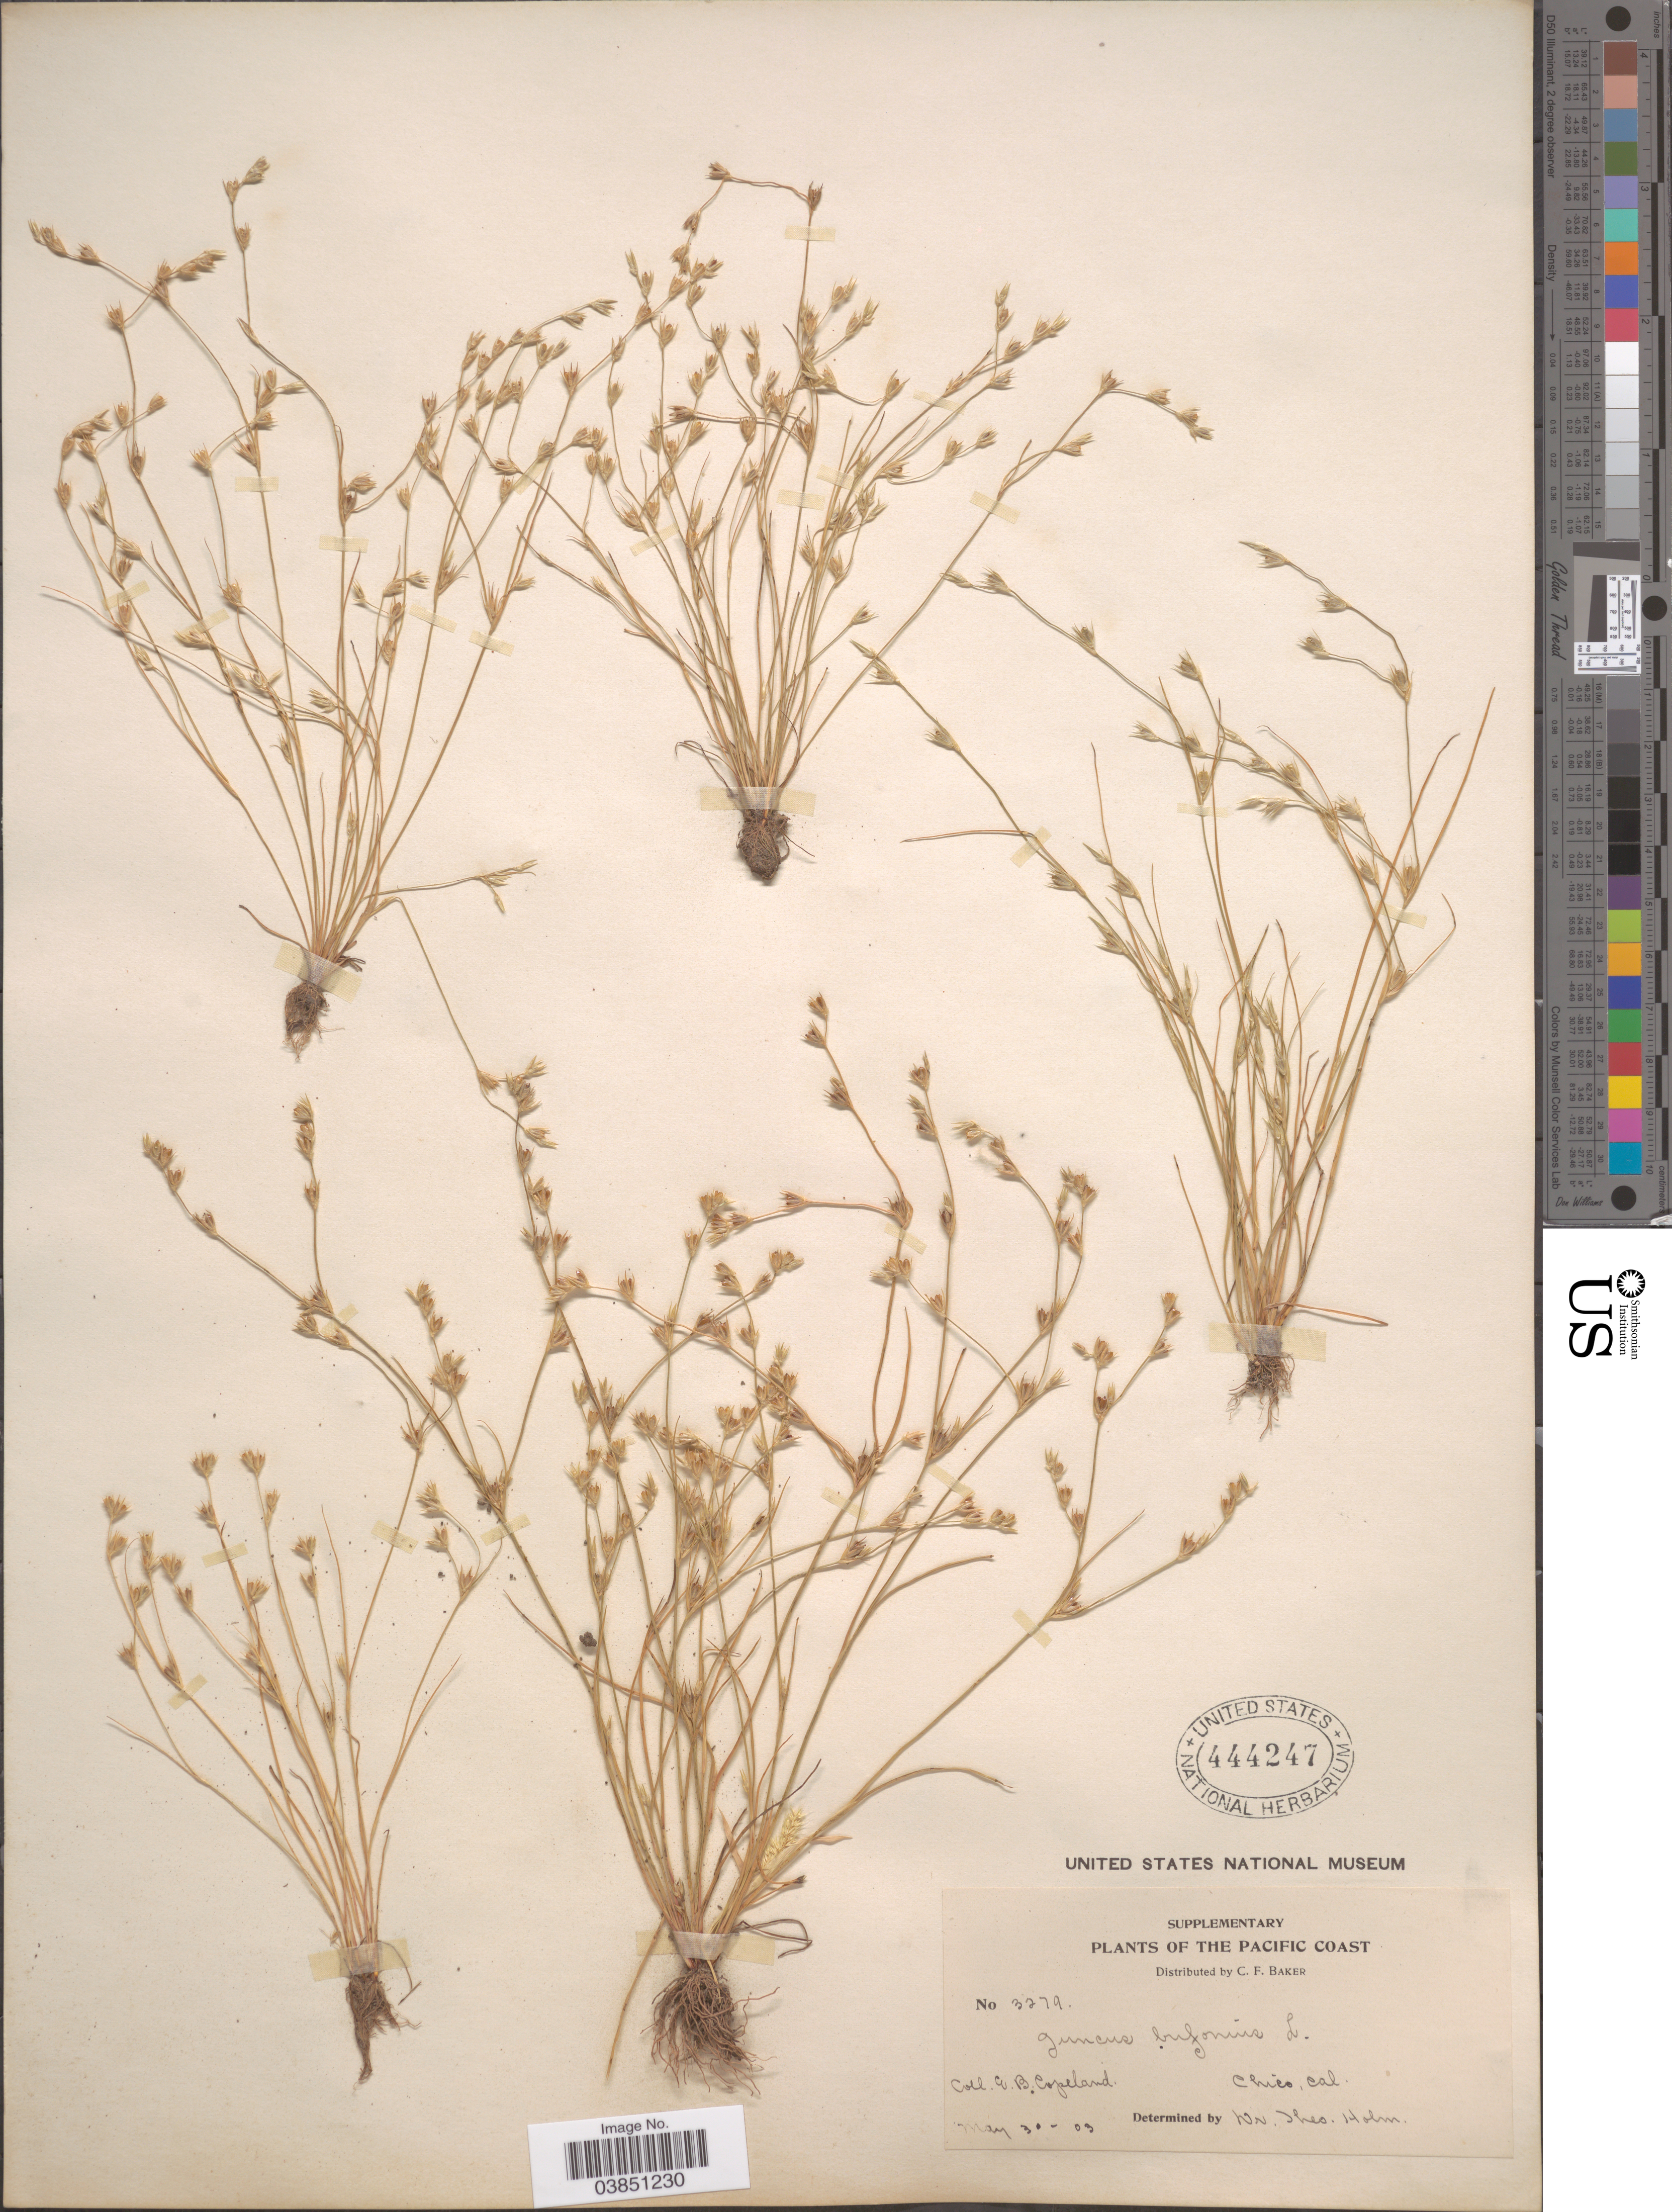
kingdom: Plantae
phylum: Tracheophyta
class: Liliopsida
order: Poales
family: Juncaceae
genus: Juncus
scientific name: Juncus bufonius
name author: L.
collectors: E. B. Copeland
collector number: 3279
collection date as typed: Transcribed d/m/y: 30/5/3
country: United States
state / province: California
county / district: Butte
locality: Pacific Coast. Chico.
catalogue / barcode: US 444247